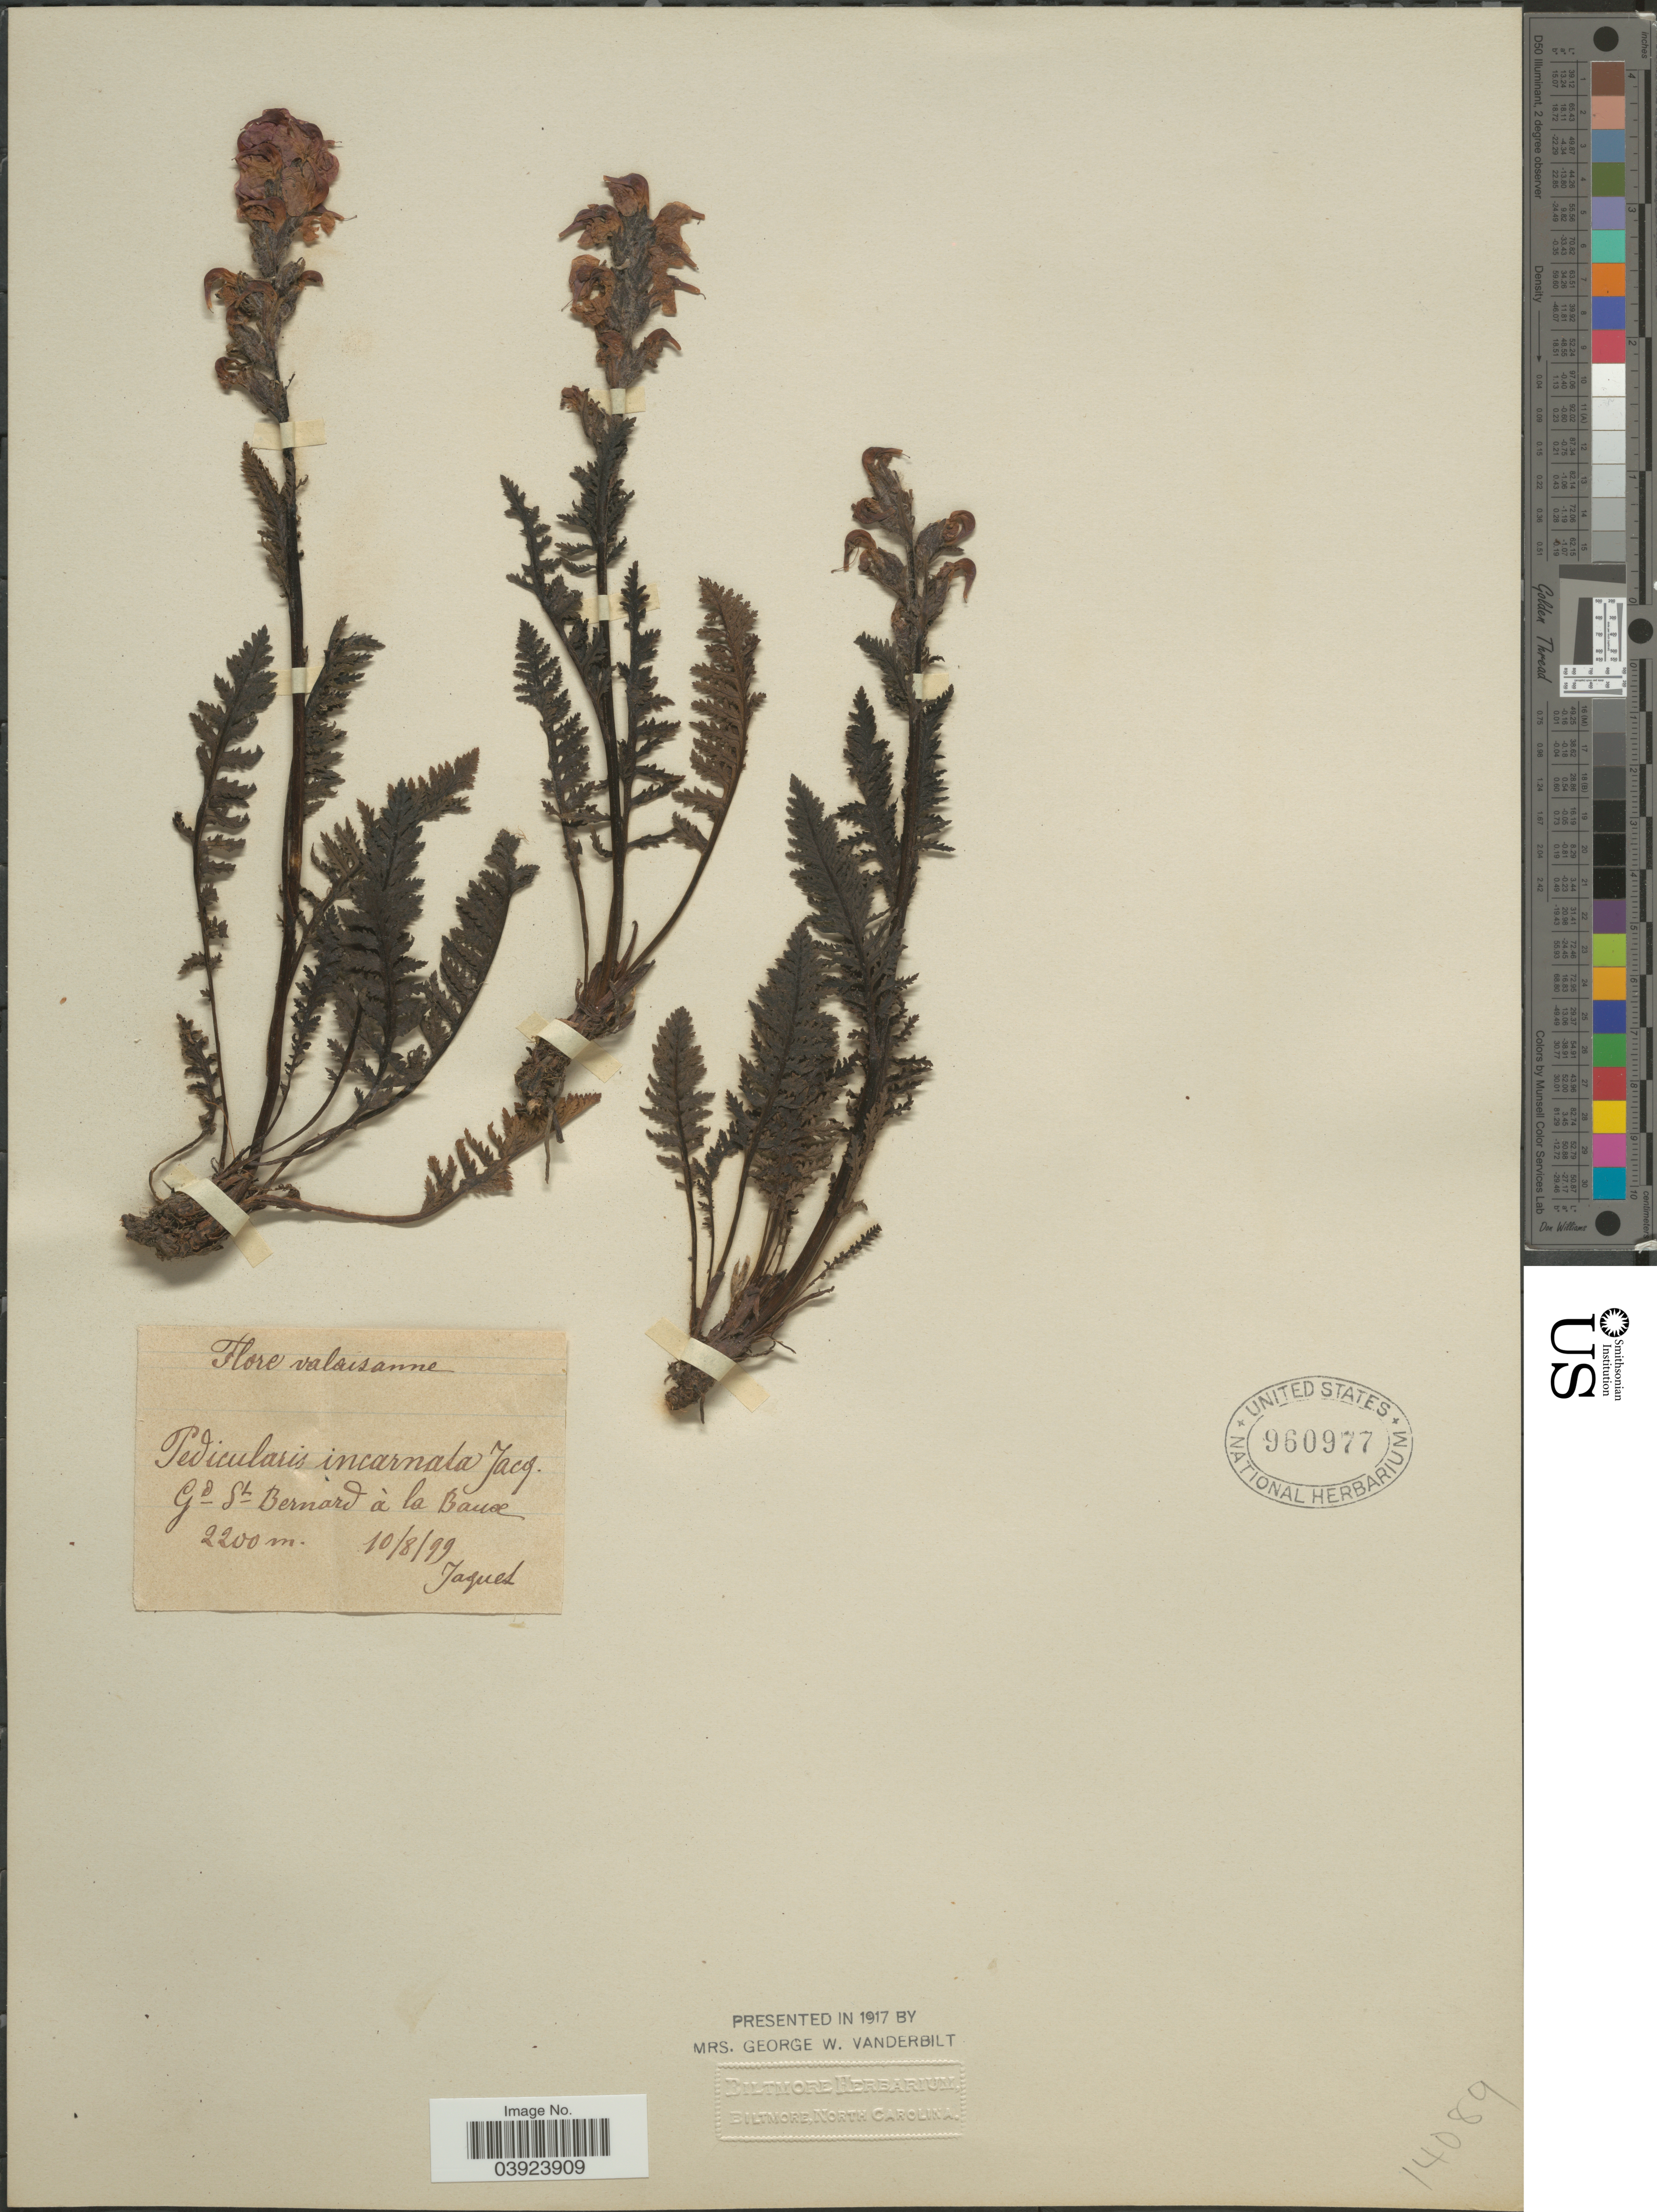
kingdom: Plantae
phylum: Tracheophyta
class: Magnoliopsida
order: Lamiales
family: Orobanchaceae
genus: Pedicularis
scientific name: Pedicularis incarnata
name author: L.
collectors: -. Jaquet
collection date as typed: Transcribed d/m/y: 10/8/99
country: Switzerland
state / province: Valais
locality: Valaisanne. Gd. St. Bernard à la Baux.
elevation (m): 2200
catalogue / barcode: US 960977